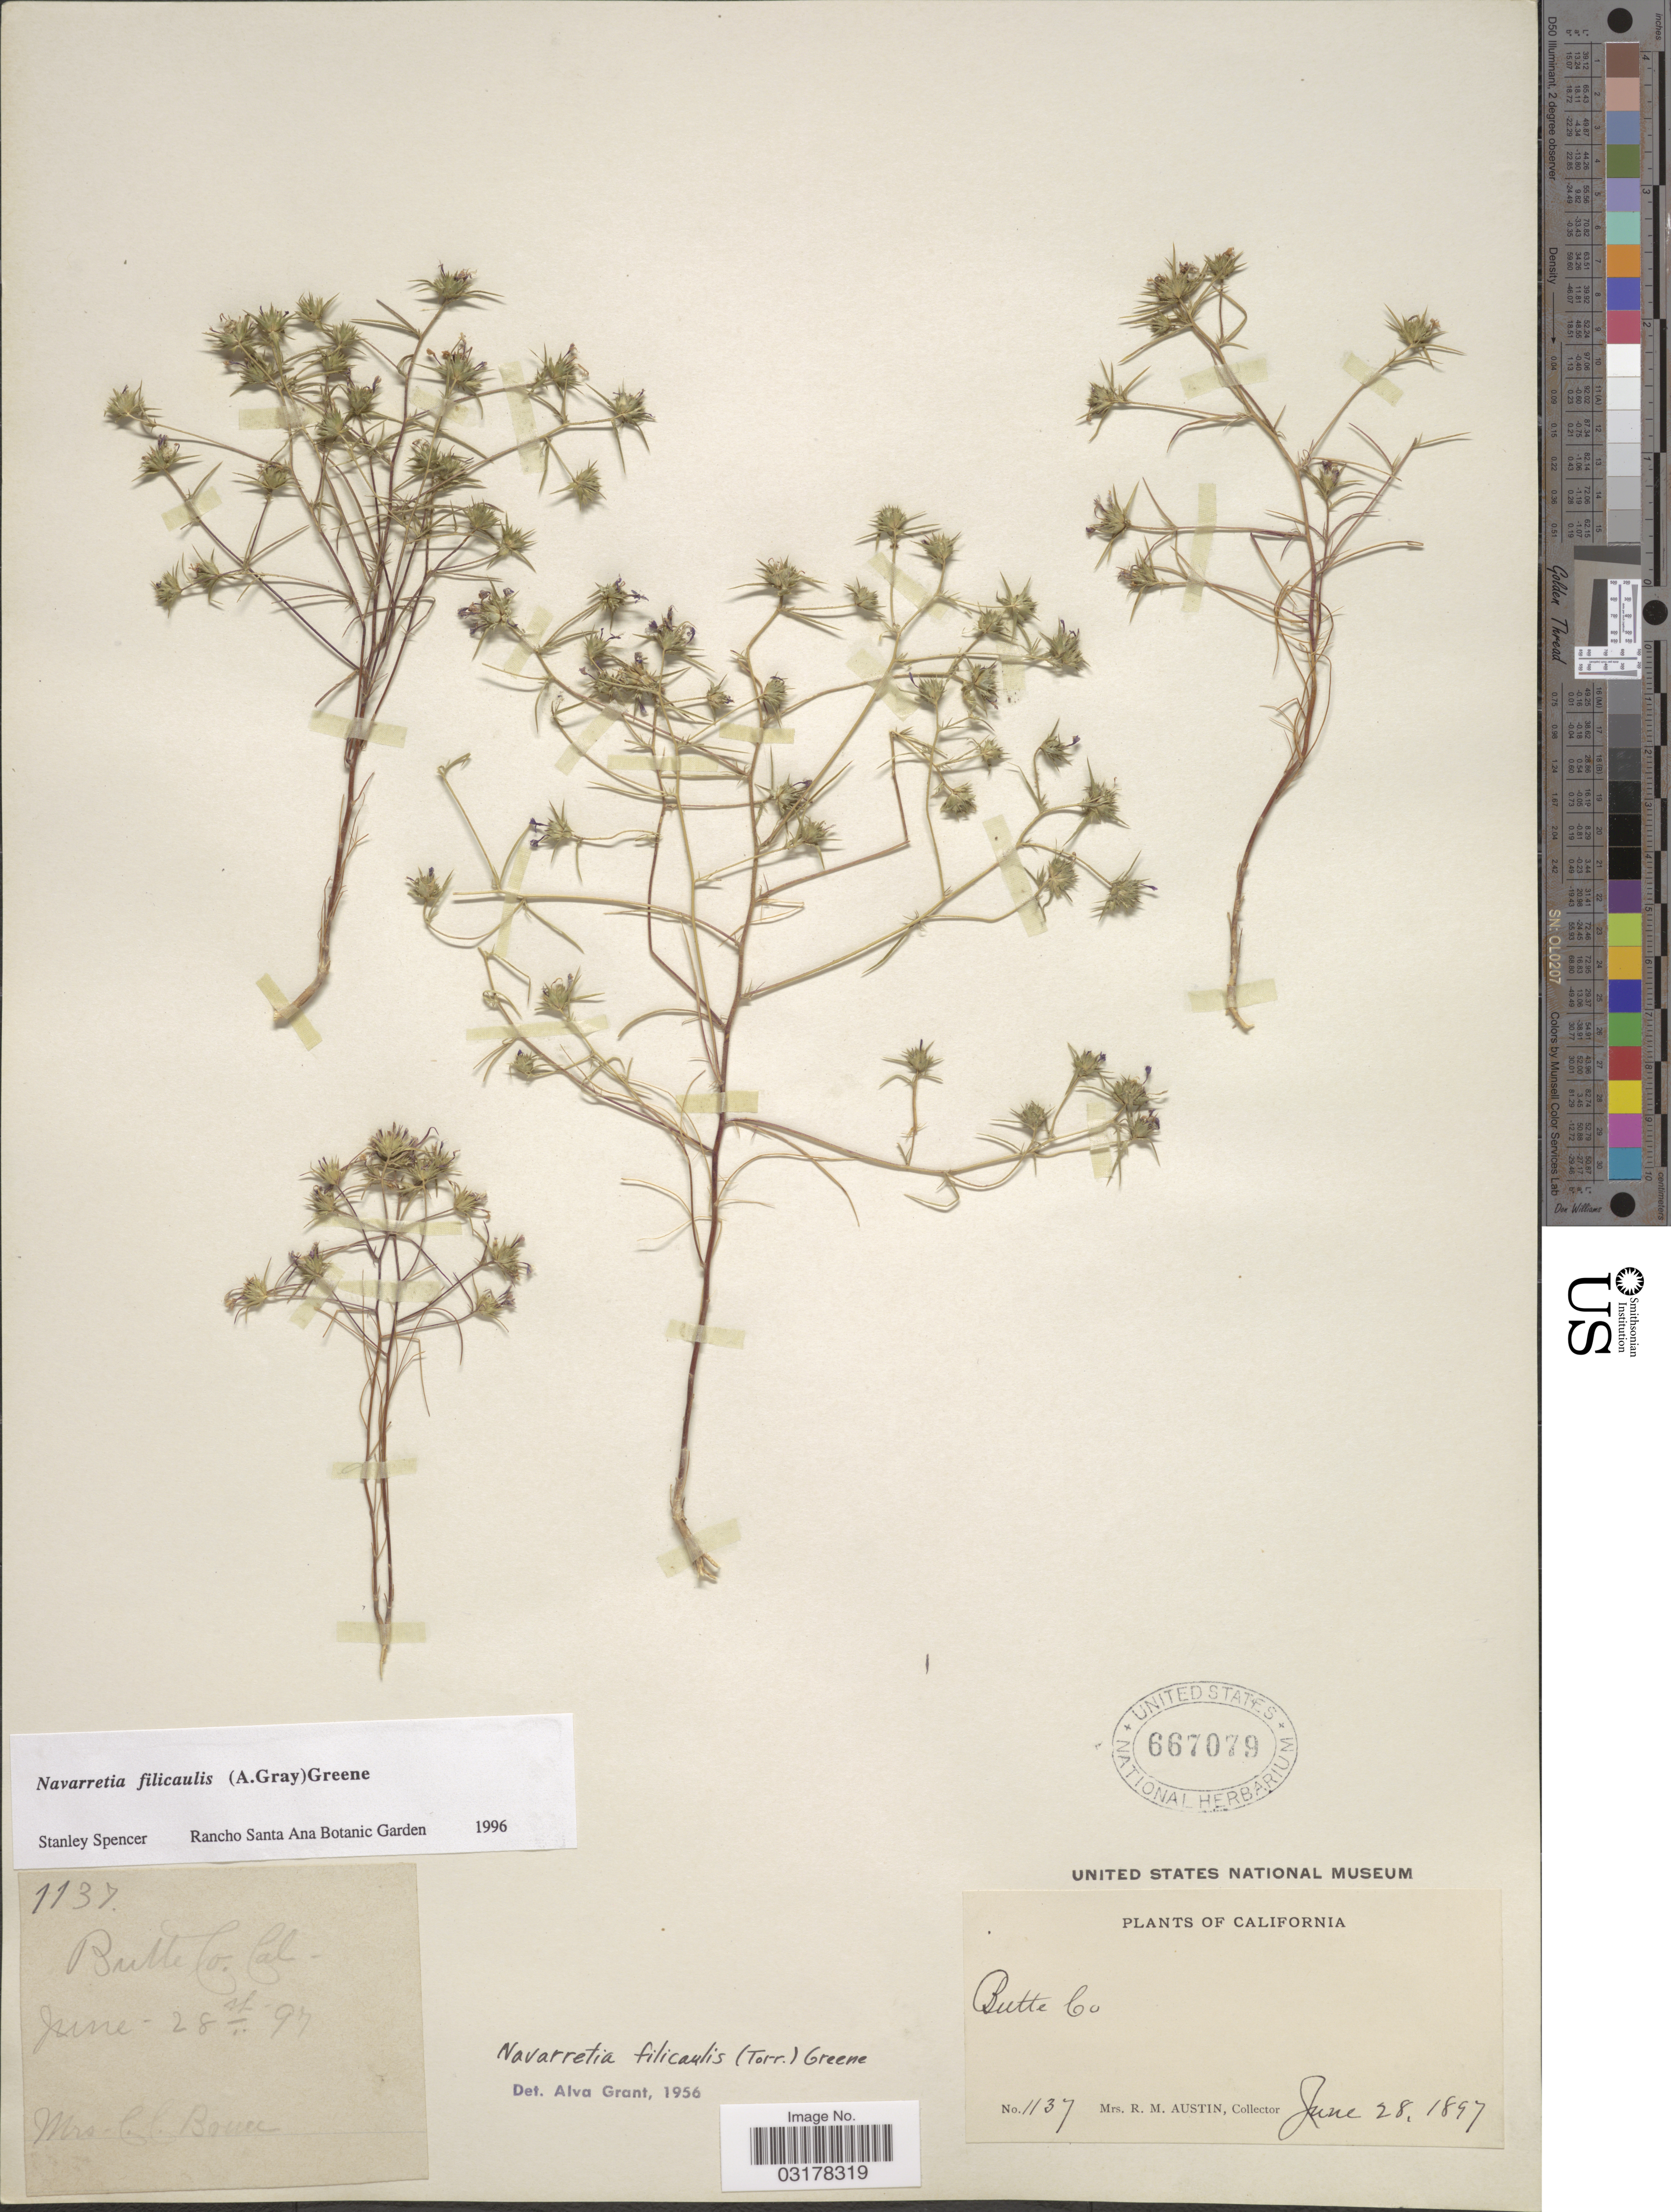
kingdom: Plantae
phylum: Tracheophyta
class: Magnoliopsida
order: Ericales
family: Polemoniaceae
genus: Navarretia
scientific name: Navarretia filicaulis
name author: (Torr. ex A. Gray) S.W. Greene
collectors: R. Austin & C. Bruce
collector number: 1137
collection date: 1897-06-28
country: United States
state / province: California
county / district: Butte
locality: Butte Co.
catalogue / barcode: US 667079